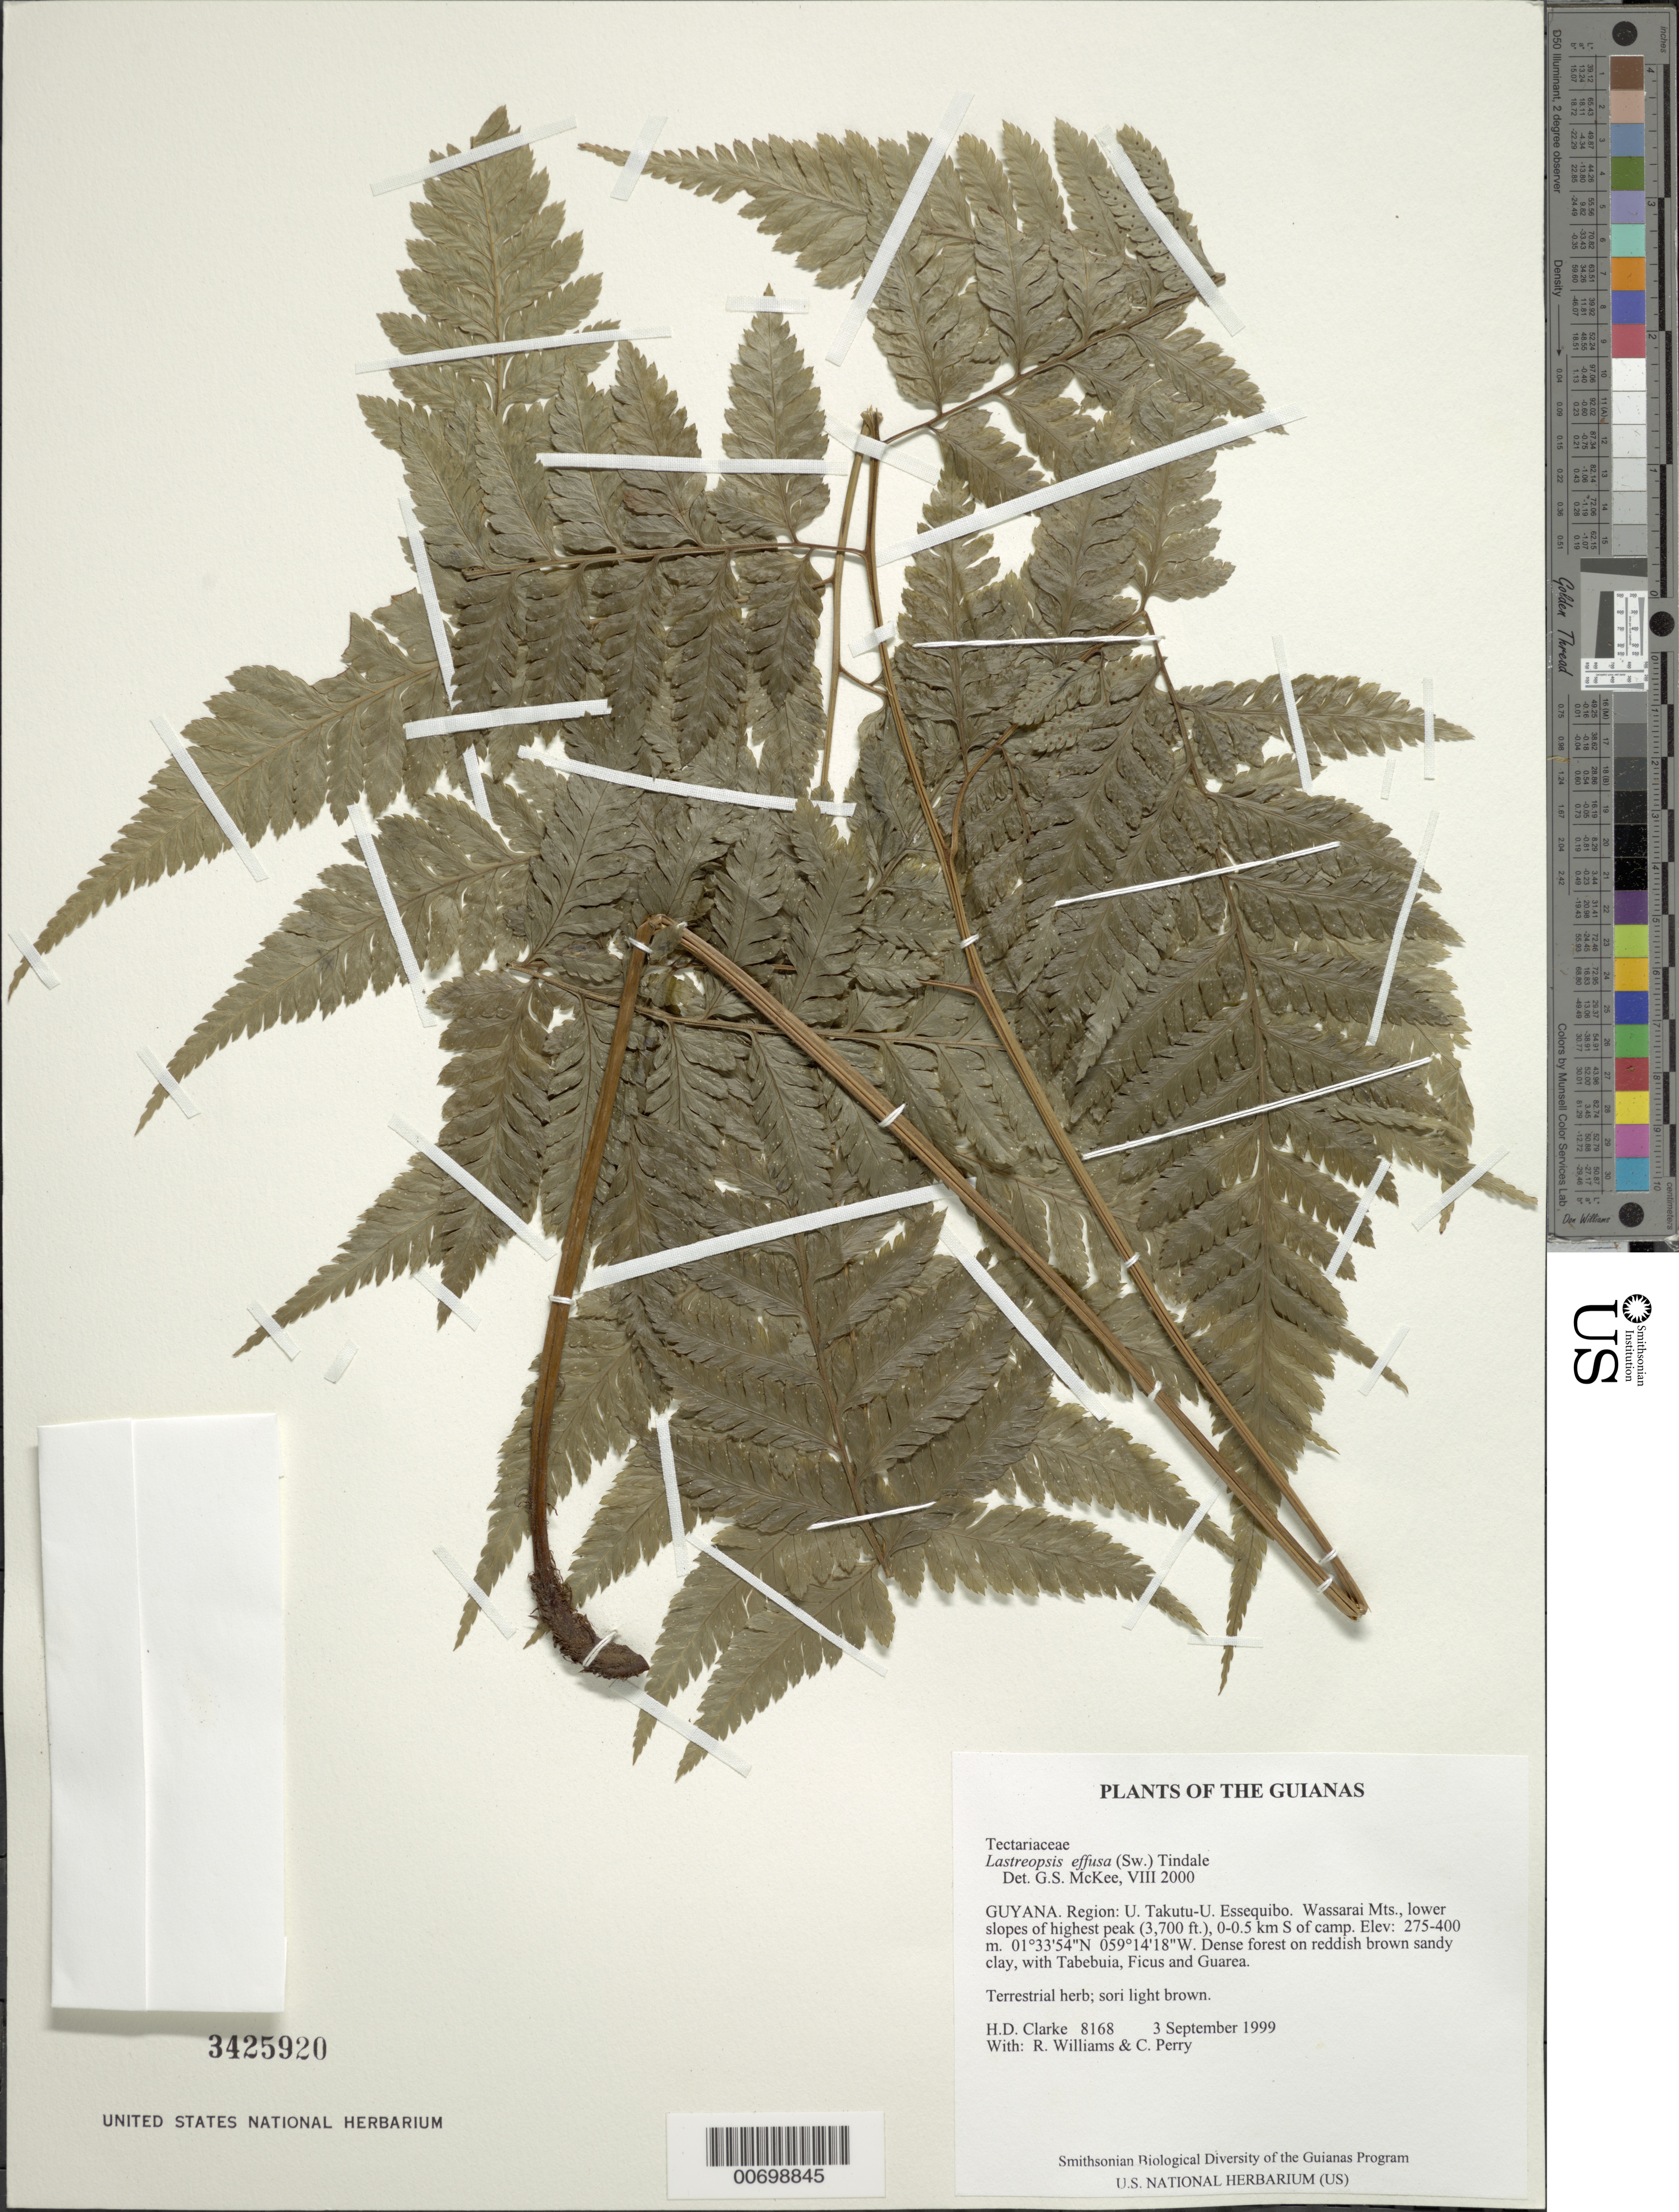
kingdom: Plantae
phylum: Tracheophyta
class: Polypodiopsida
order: Polypodiales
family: Dryopteridaceae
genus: Parapolystichum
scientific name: Parapolystichum effusum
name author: (Sw.) Ching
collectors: H. D. Clarke, R. Williams & C. Perry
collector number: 8168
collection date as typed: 3 September 1999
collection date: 1999-09-03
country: Guyana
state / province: U. Takutu-U. Essequibo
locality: Wassarai Mts., lower slopes of highest peak (3,700 ft.), 0-0.5 km S of camp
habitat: Dense forest on reddish brown sandy clay, with Tabebuia, Ficus and Guarea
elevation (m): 275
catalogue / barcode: US 3425920